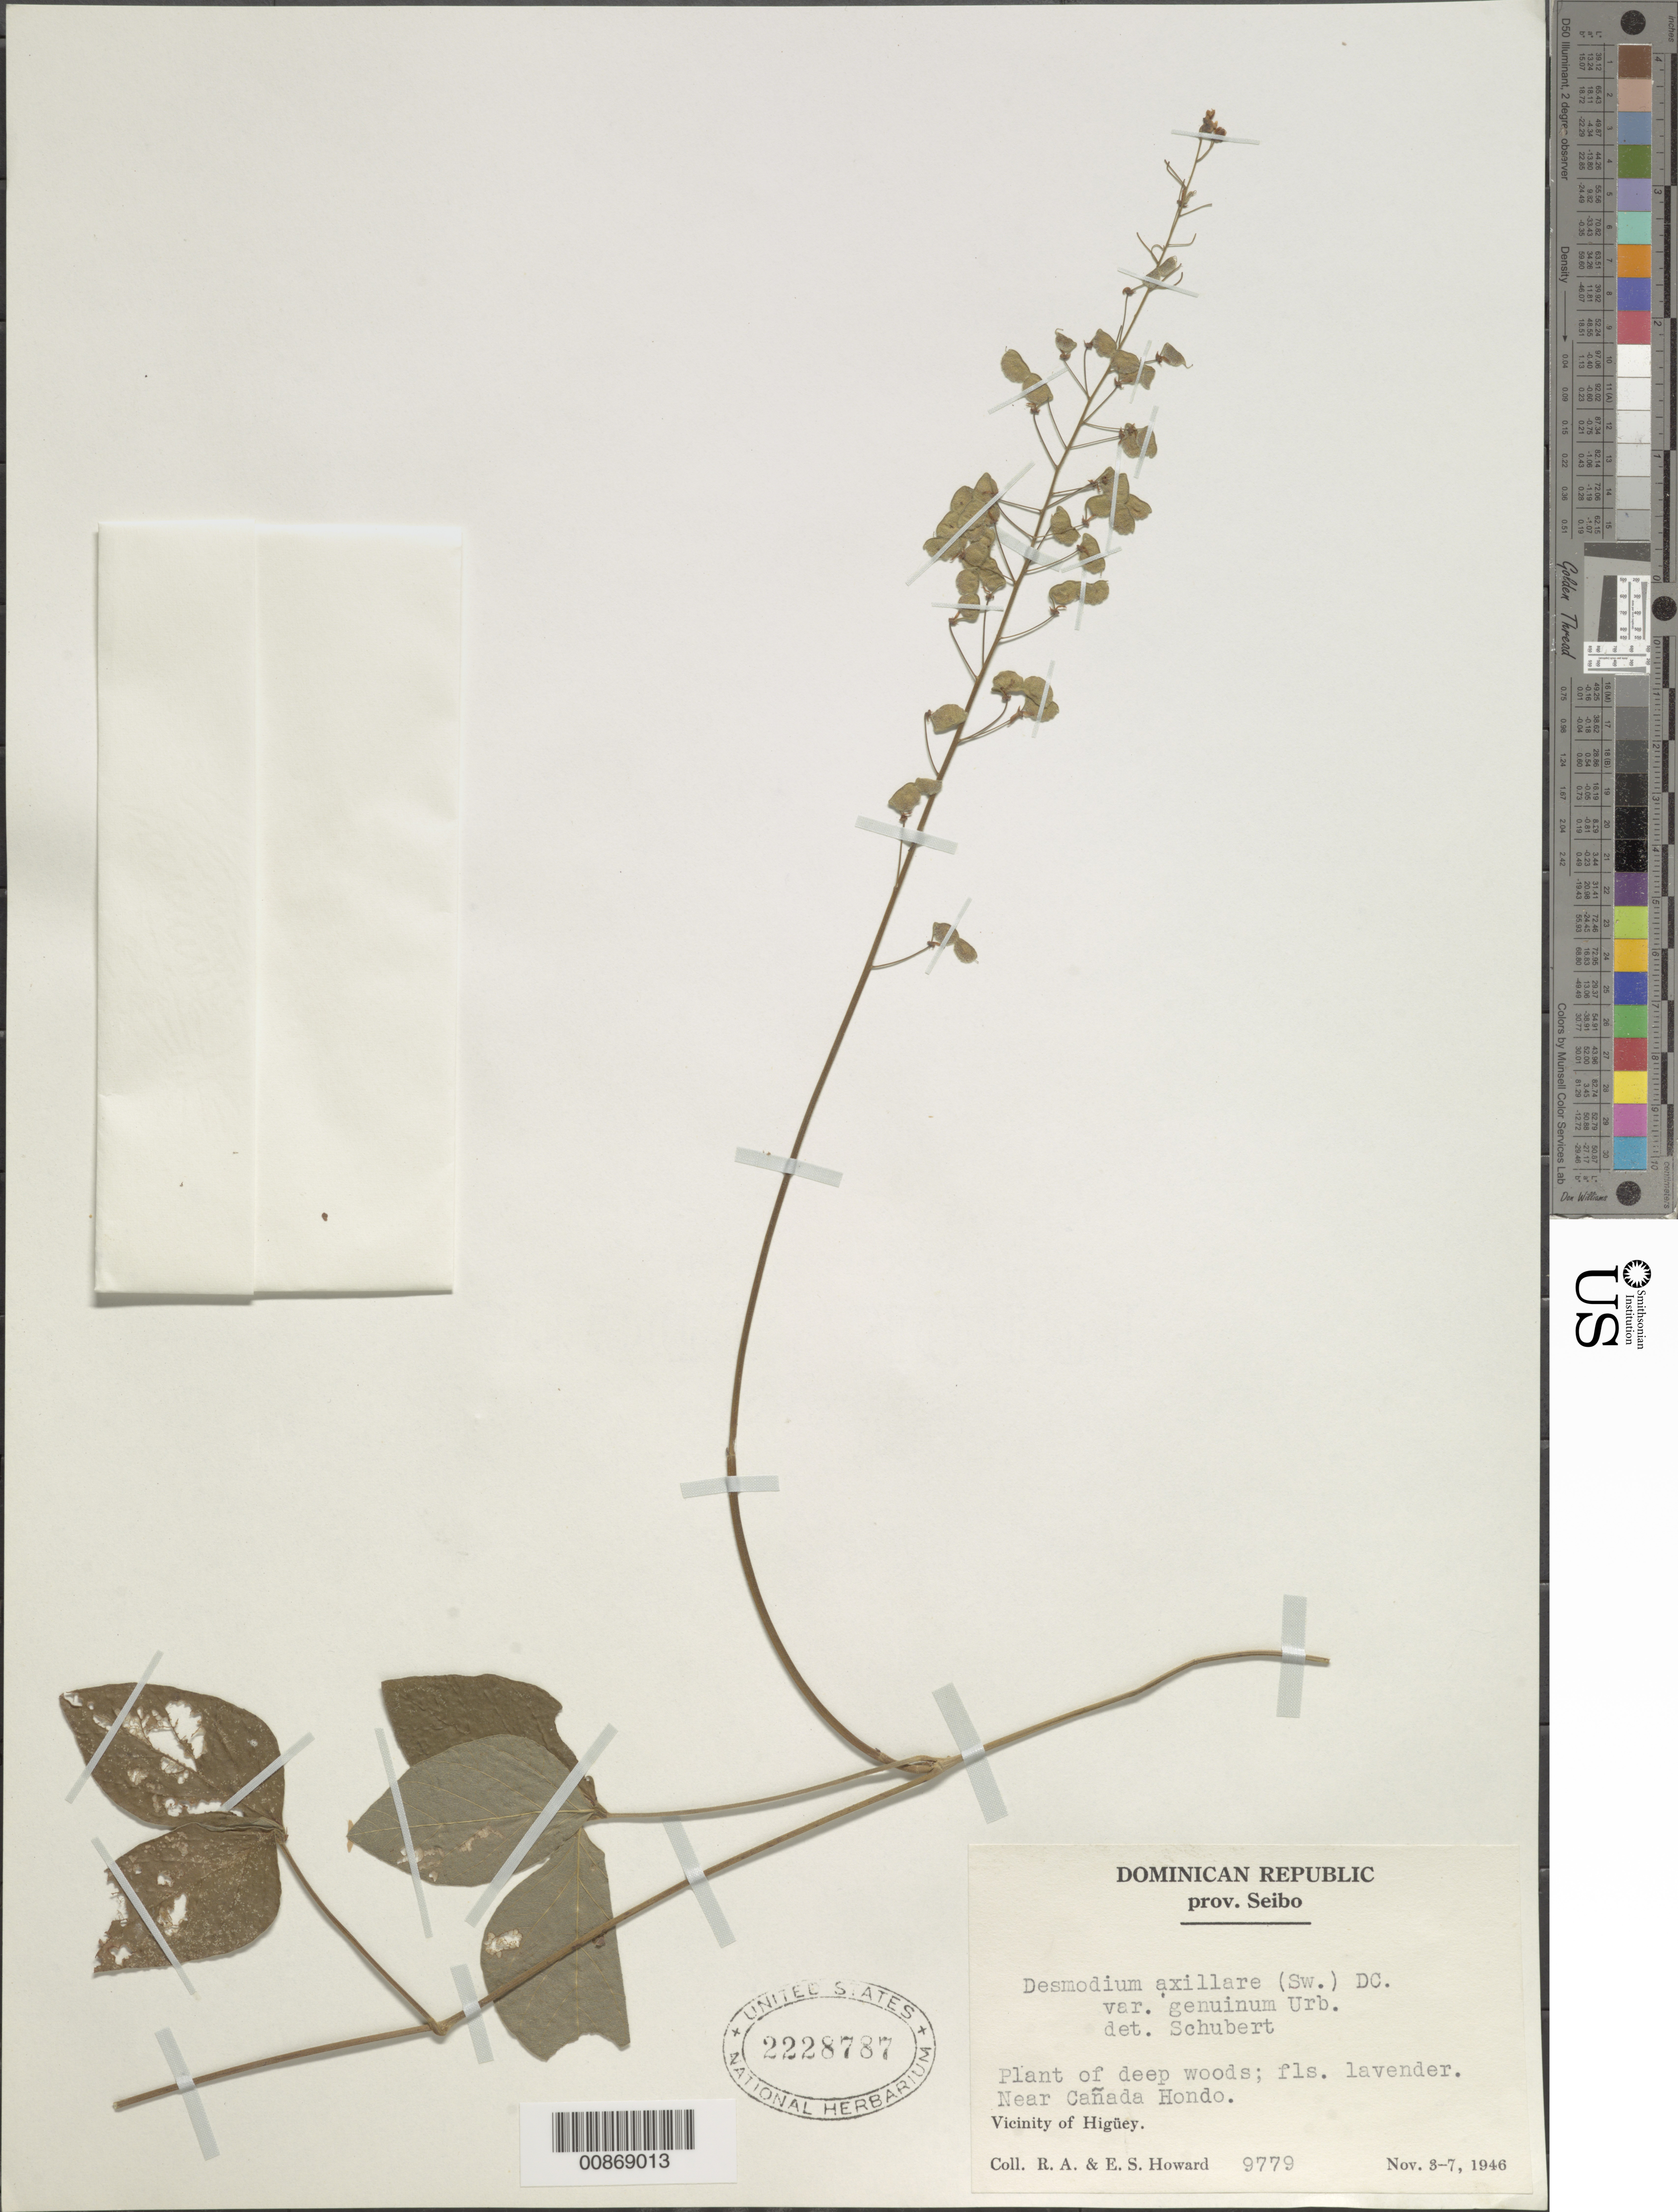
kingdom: Plantae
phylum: Tracheophyta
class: Magnoliopsida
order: Fabales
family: Fabaceae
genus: Desmodium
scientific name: Desmodium axillare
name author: (Sw.) DC.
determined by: Schubert, Bernice G.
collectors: R. A. Howard & E. S. Howard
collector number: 9779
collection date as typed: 03 Nov 1946 to 07 Nov 1946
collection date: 1946-11-03/1946-11-07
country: Dominican Republic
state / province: El Seibo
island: Hispaniola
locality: Near Cañada Hondo. Vicinity of Higüey.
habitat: Plant of deep woods.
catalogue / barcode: US 2228787